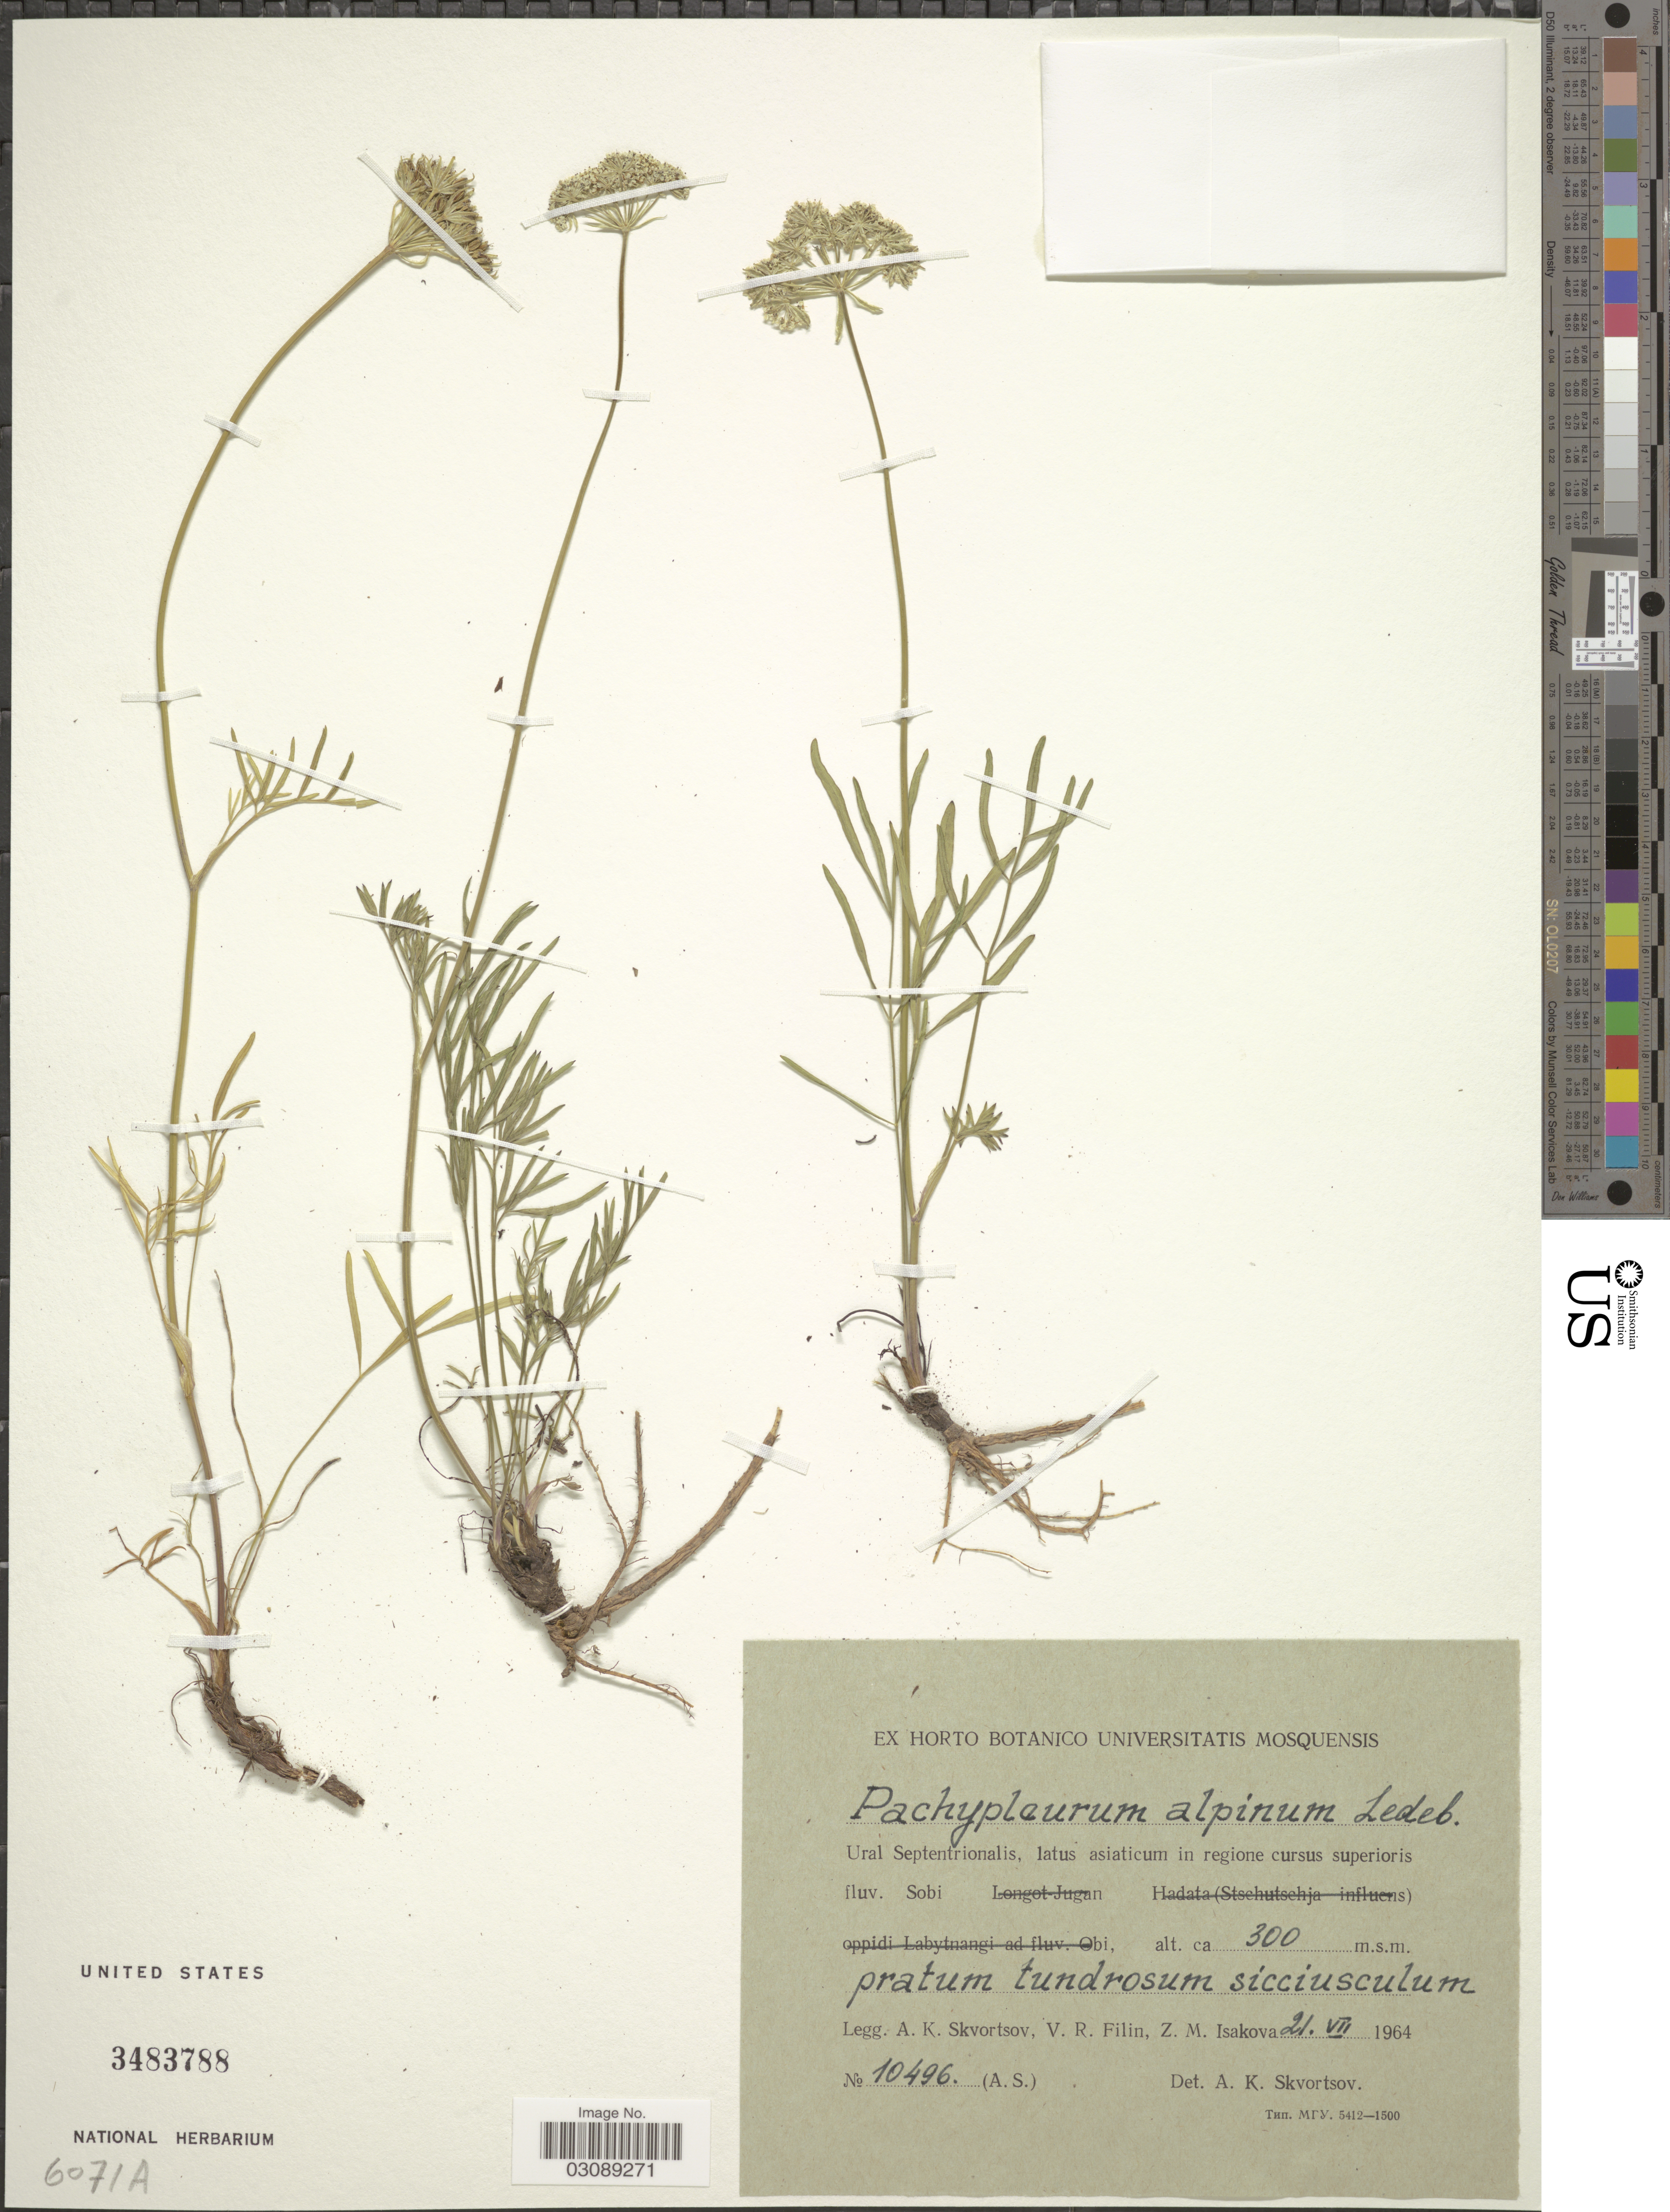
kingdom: Plantae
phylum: Tracheophyta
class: Magnoliopsida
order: Apiales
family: Apiaceae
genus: Pachypleurum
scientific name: Pachypleurum alpinum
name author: Ledeb.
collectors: A. K. Skvortsov, V. Filin & Z. Isakova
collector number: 10496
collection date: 1964-07-21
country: Russian Federation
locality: Ural Septentrionalis, latus asiaticum in regione superioris fluv. Sobi.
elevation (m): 300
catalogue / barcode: US 3483788